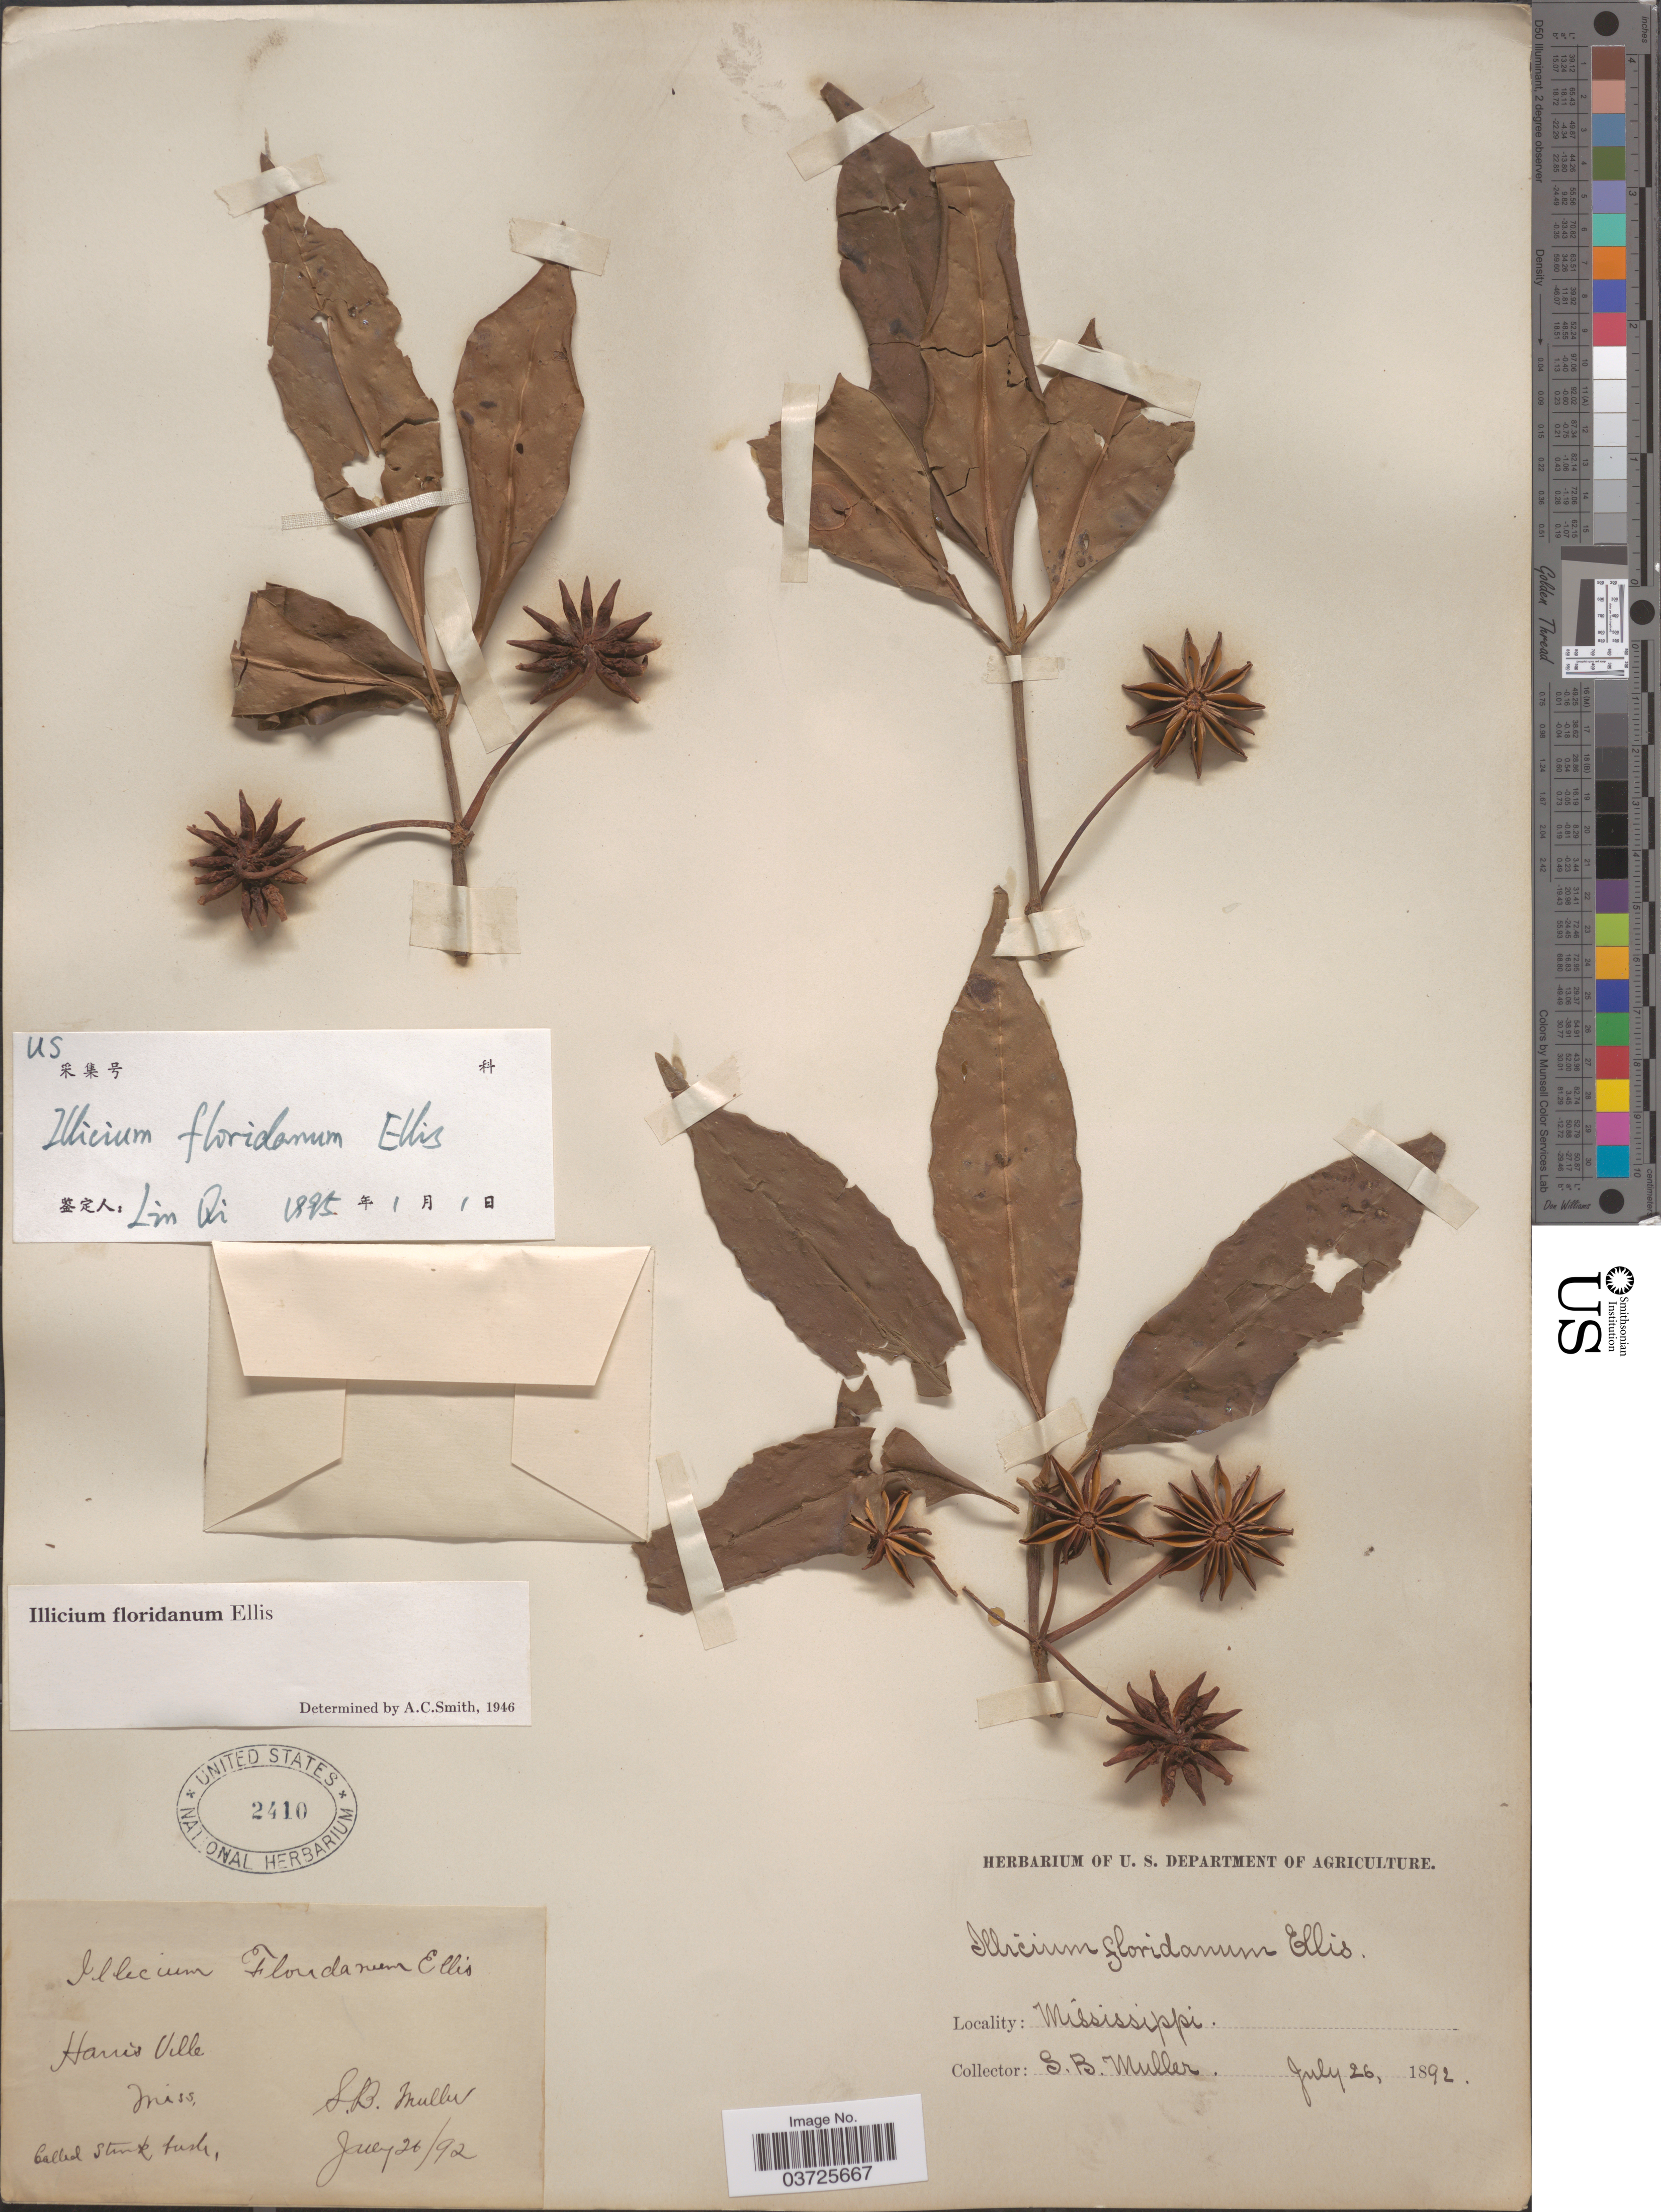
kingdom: Plantae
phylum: Tracheophyta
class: Magnoliopsida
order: Austrobaileyales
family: Schisandraceae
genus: Illicium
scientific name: Illicium floridanum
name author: J. Ellis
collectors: S. Muller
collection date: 1892-07-26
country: United States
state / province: Mississippi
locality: Harris Ville.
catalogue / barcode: US 2410